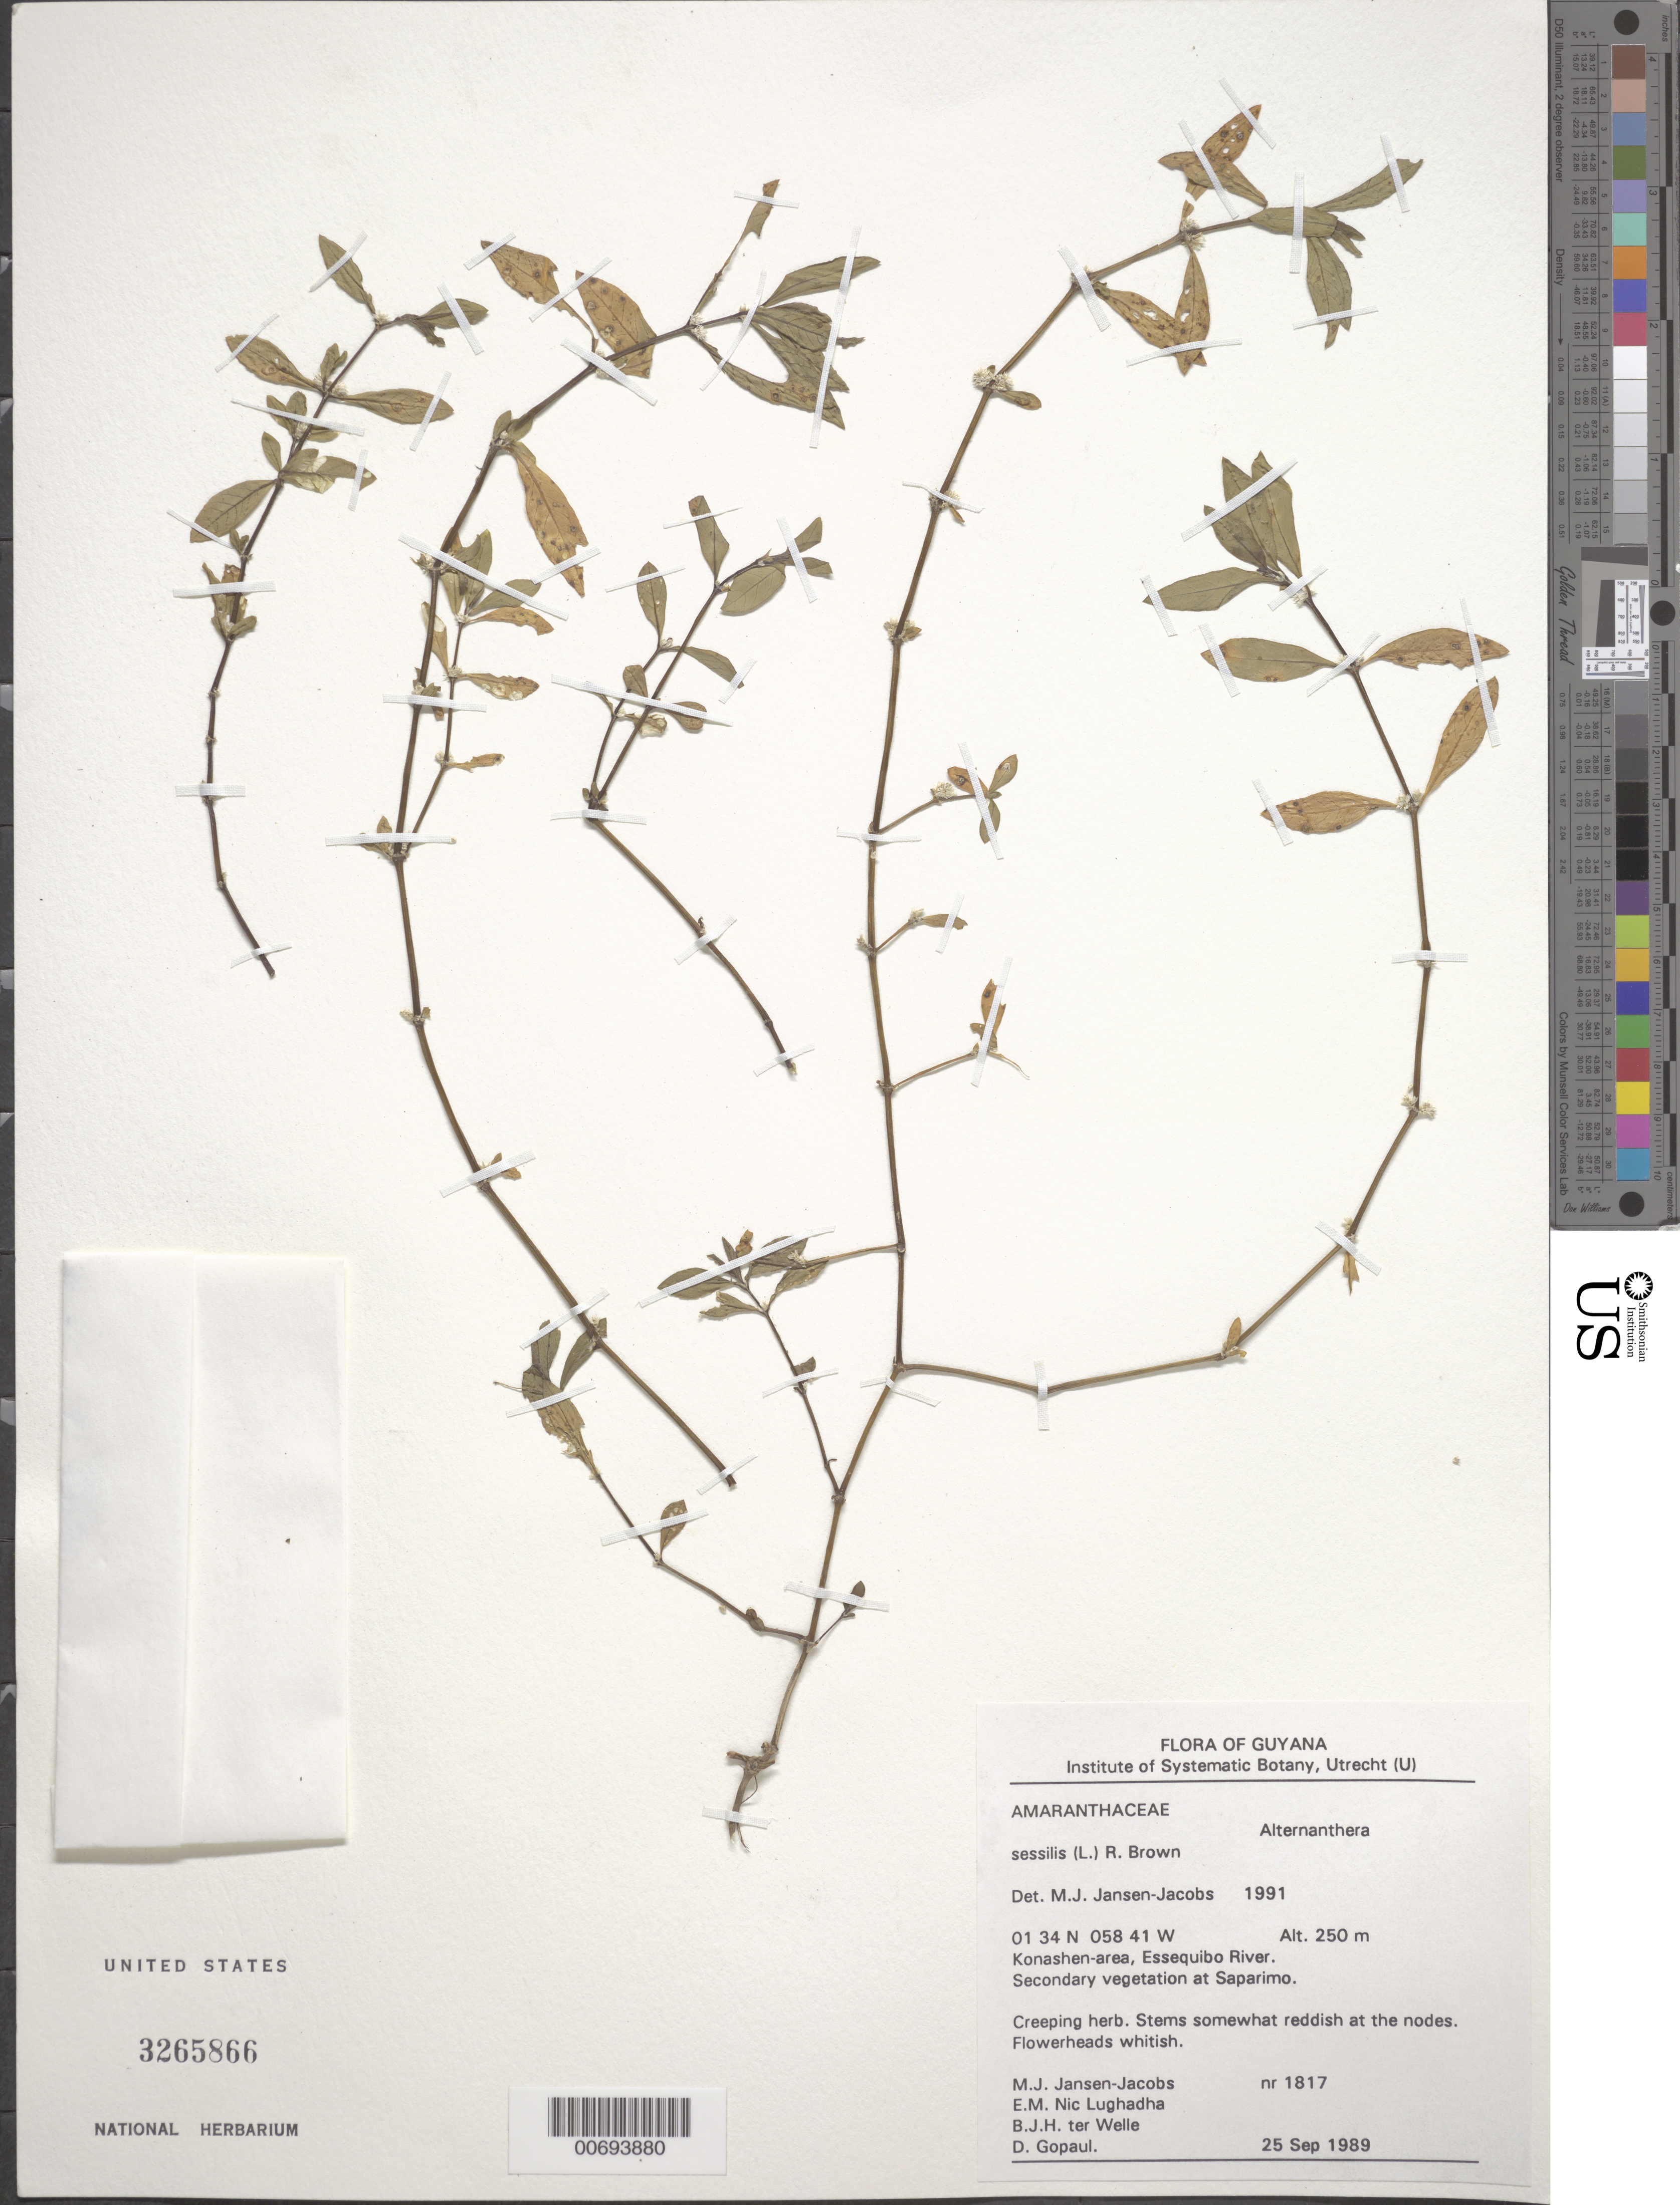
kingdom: Plantae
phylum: Tracheophyta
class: Magnoliopsida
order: Caryophyllales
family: Amaranthaceae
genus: Alternanthera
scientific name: Alternanthera sessilis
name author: (L.) DC.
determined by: DeFilipps, R. A.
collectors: M. J. Jansen-Jacobs, E. Nic Lughadha, B. Welle & D. Gopaul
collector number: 1817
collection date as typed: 25-Sep-89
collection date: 1989-09-25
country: Guyana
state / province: U. Takutu-U. Essequibo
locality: Konashen-area, Essequibo River at Saparimo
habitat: Secondary vegetation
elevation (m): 250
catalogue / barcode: US 3265866